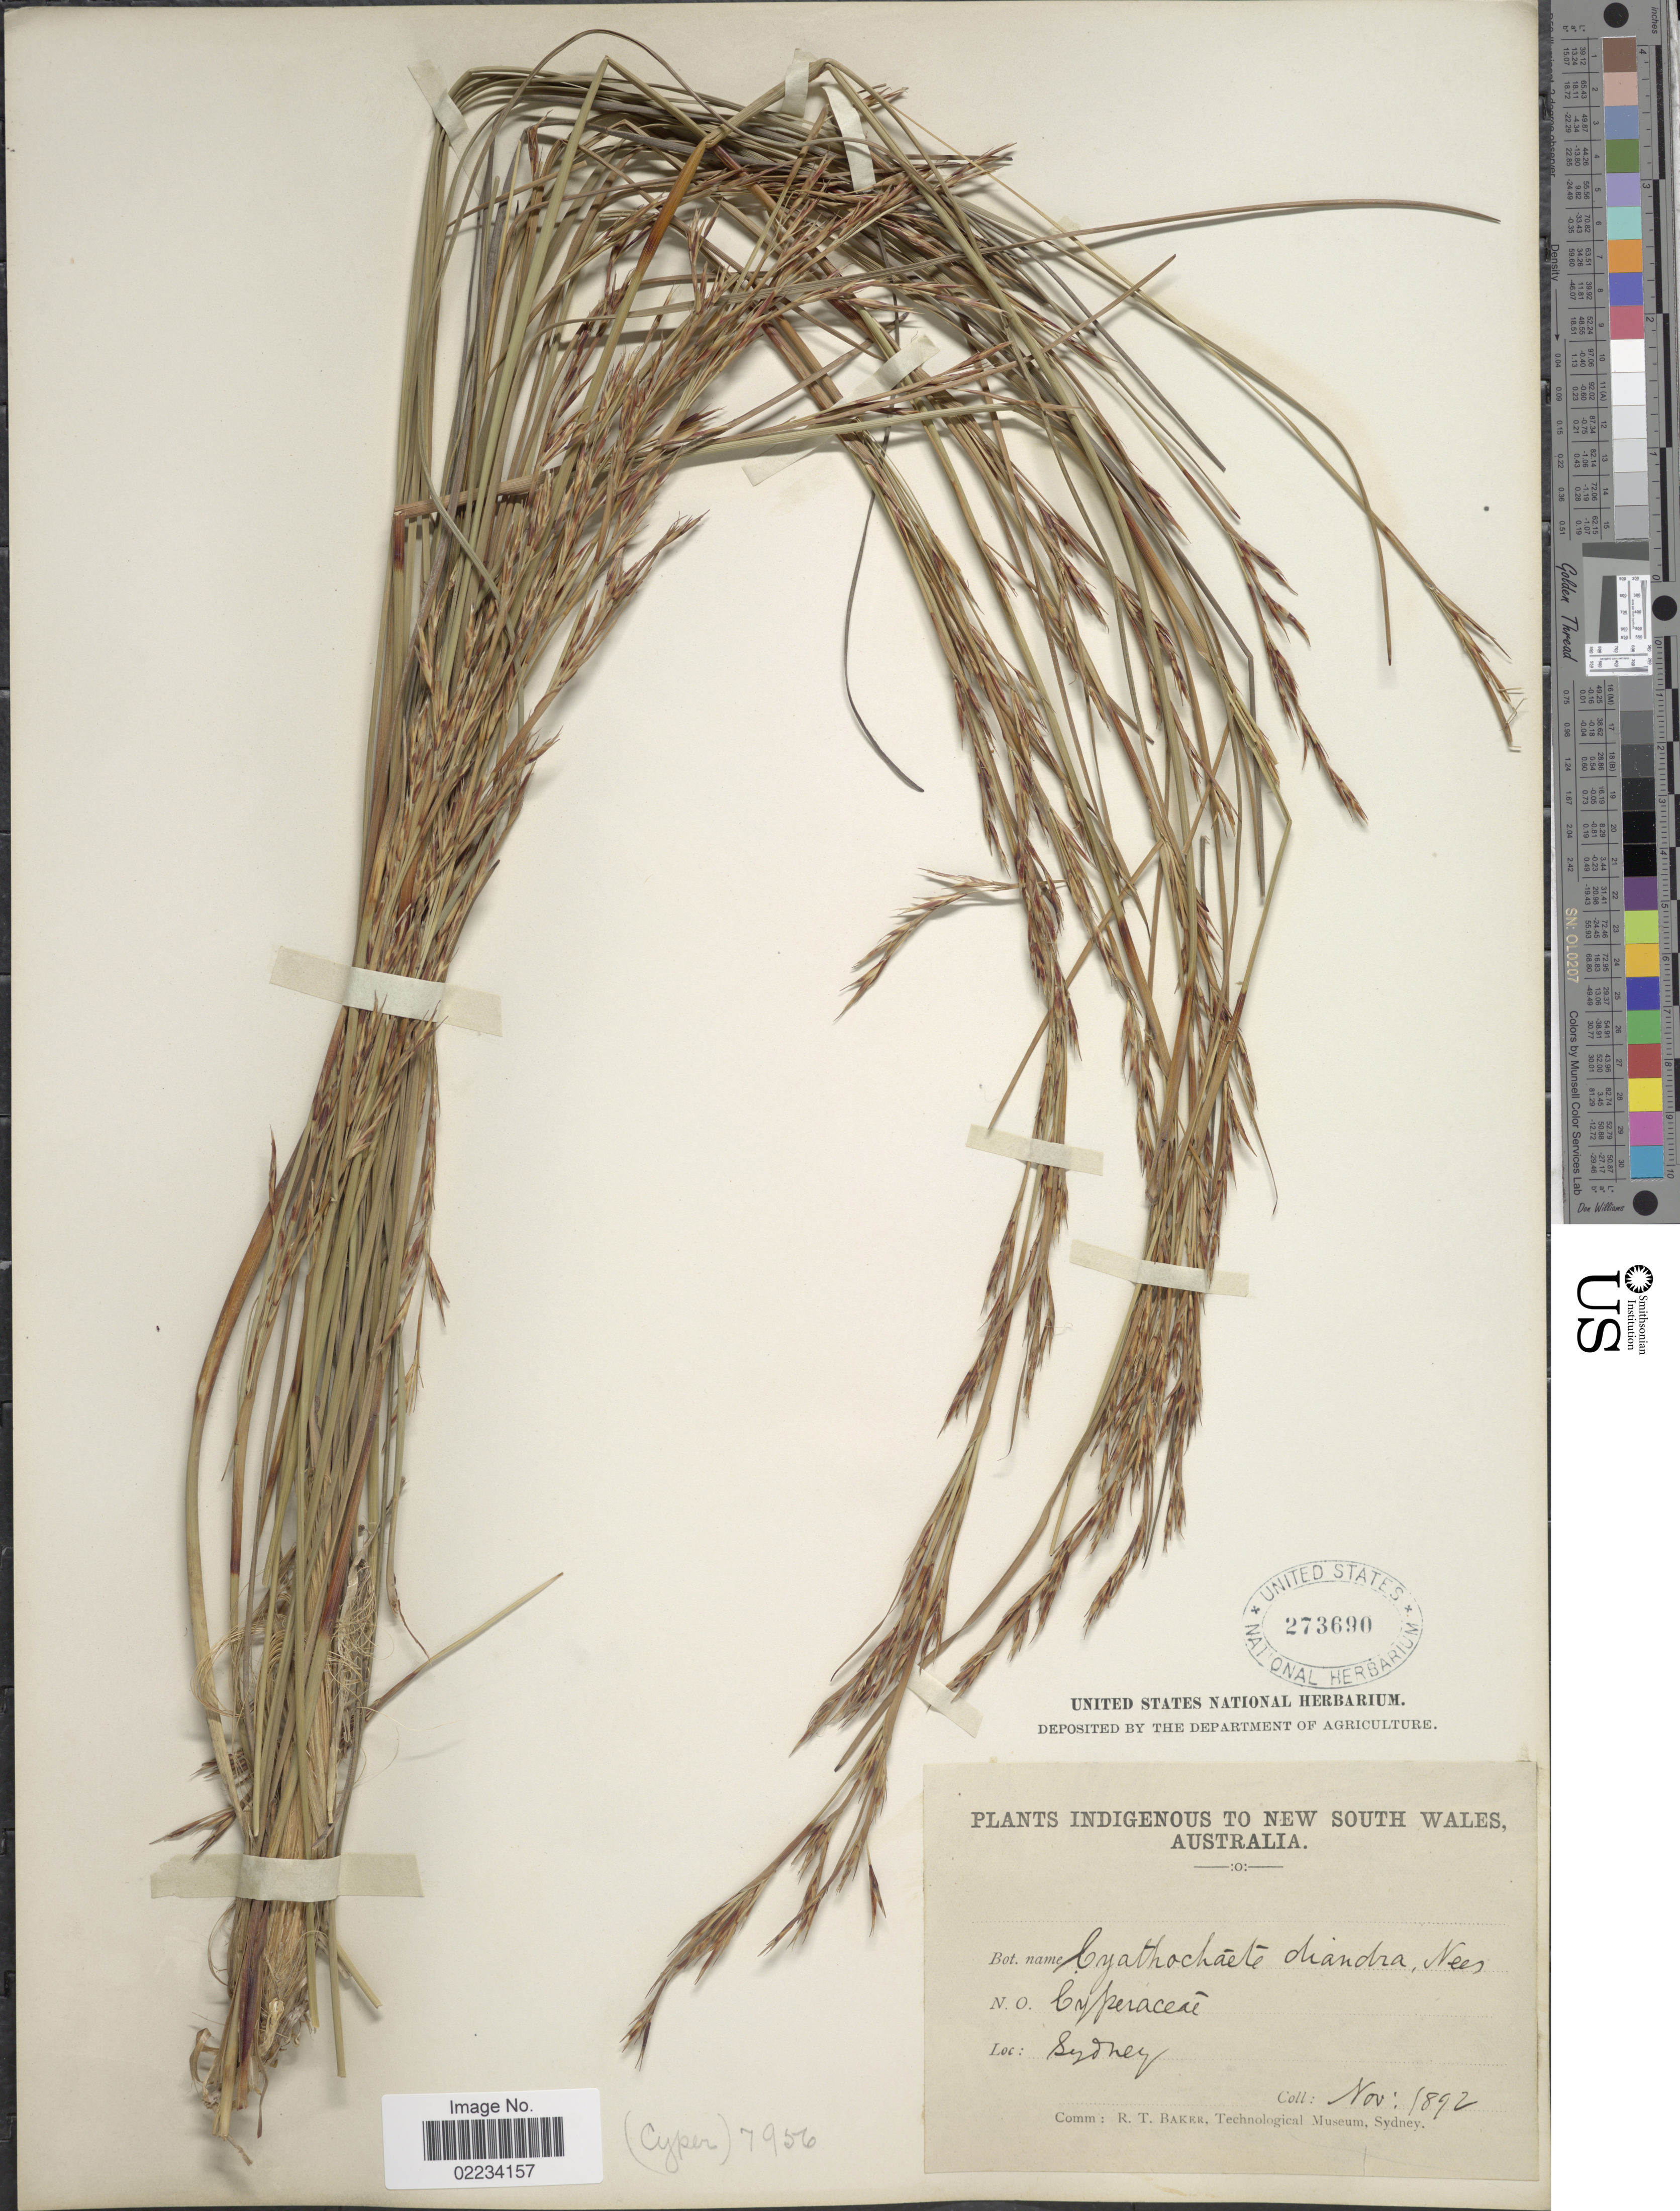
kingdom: Plantae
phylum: Tracheophyta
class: Liliopsida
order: Poales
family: Cyperaceae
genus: Cyathochaeta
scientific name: Cyathochaeta diandra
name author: (R. Br.) Nees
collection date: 1892-11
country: Australia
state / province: New South Wales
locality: Sydney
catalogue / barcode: US 273690